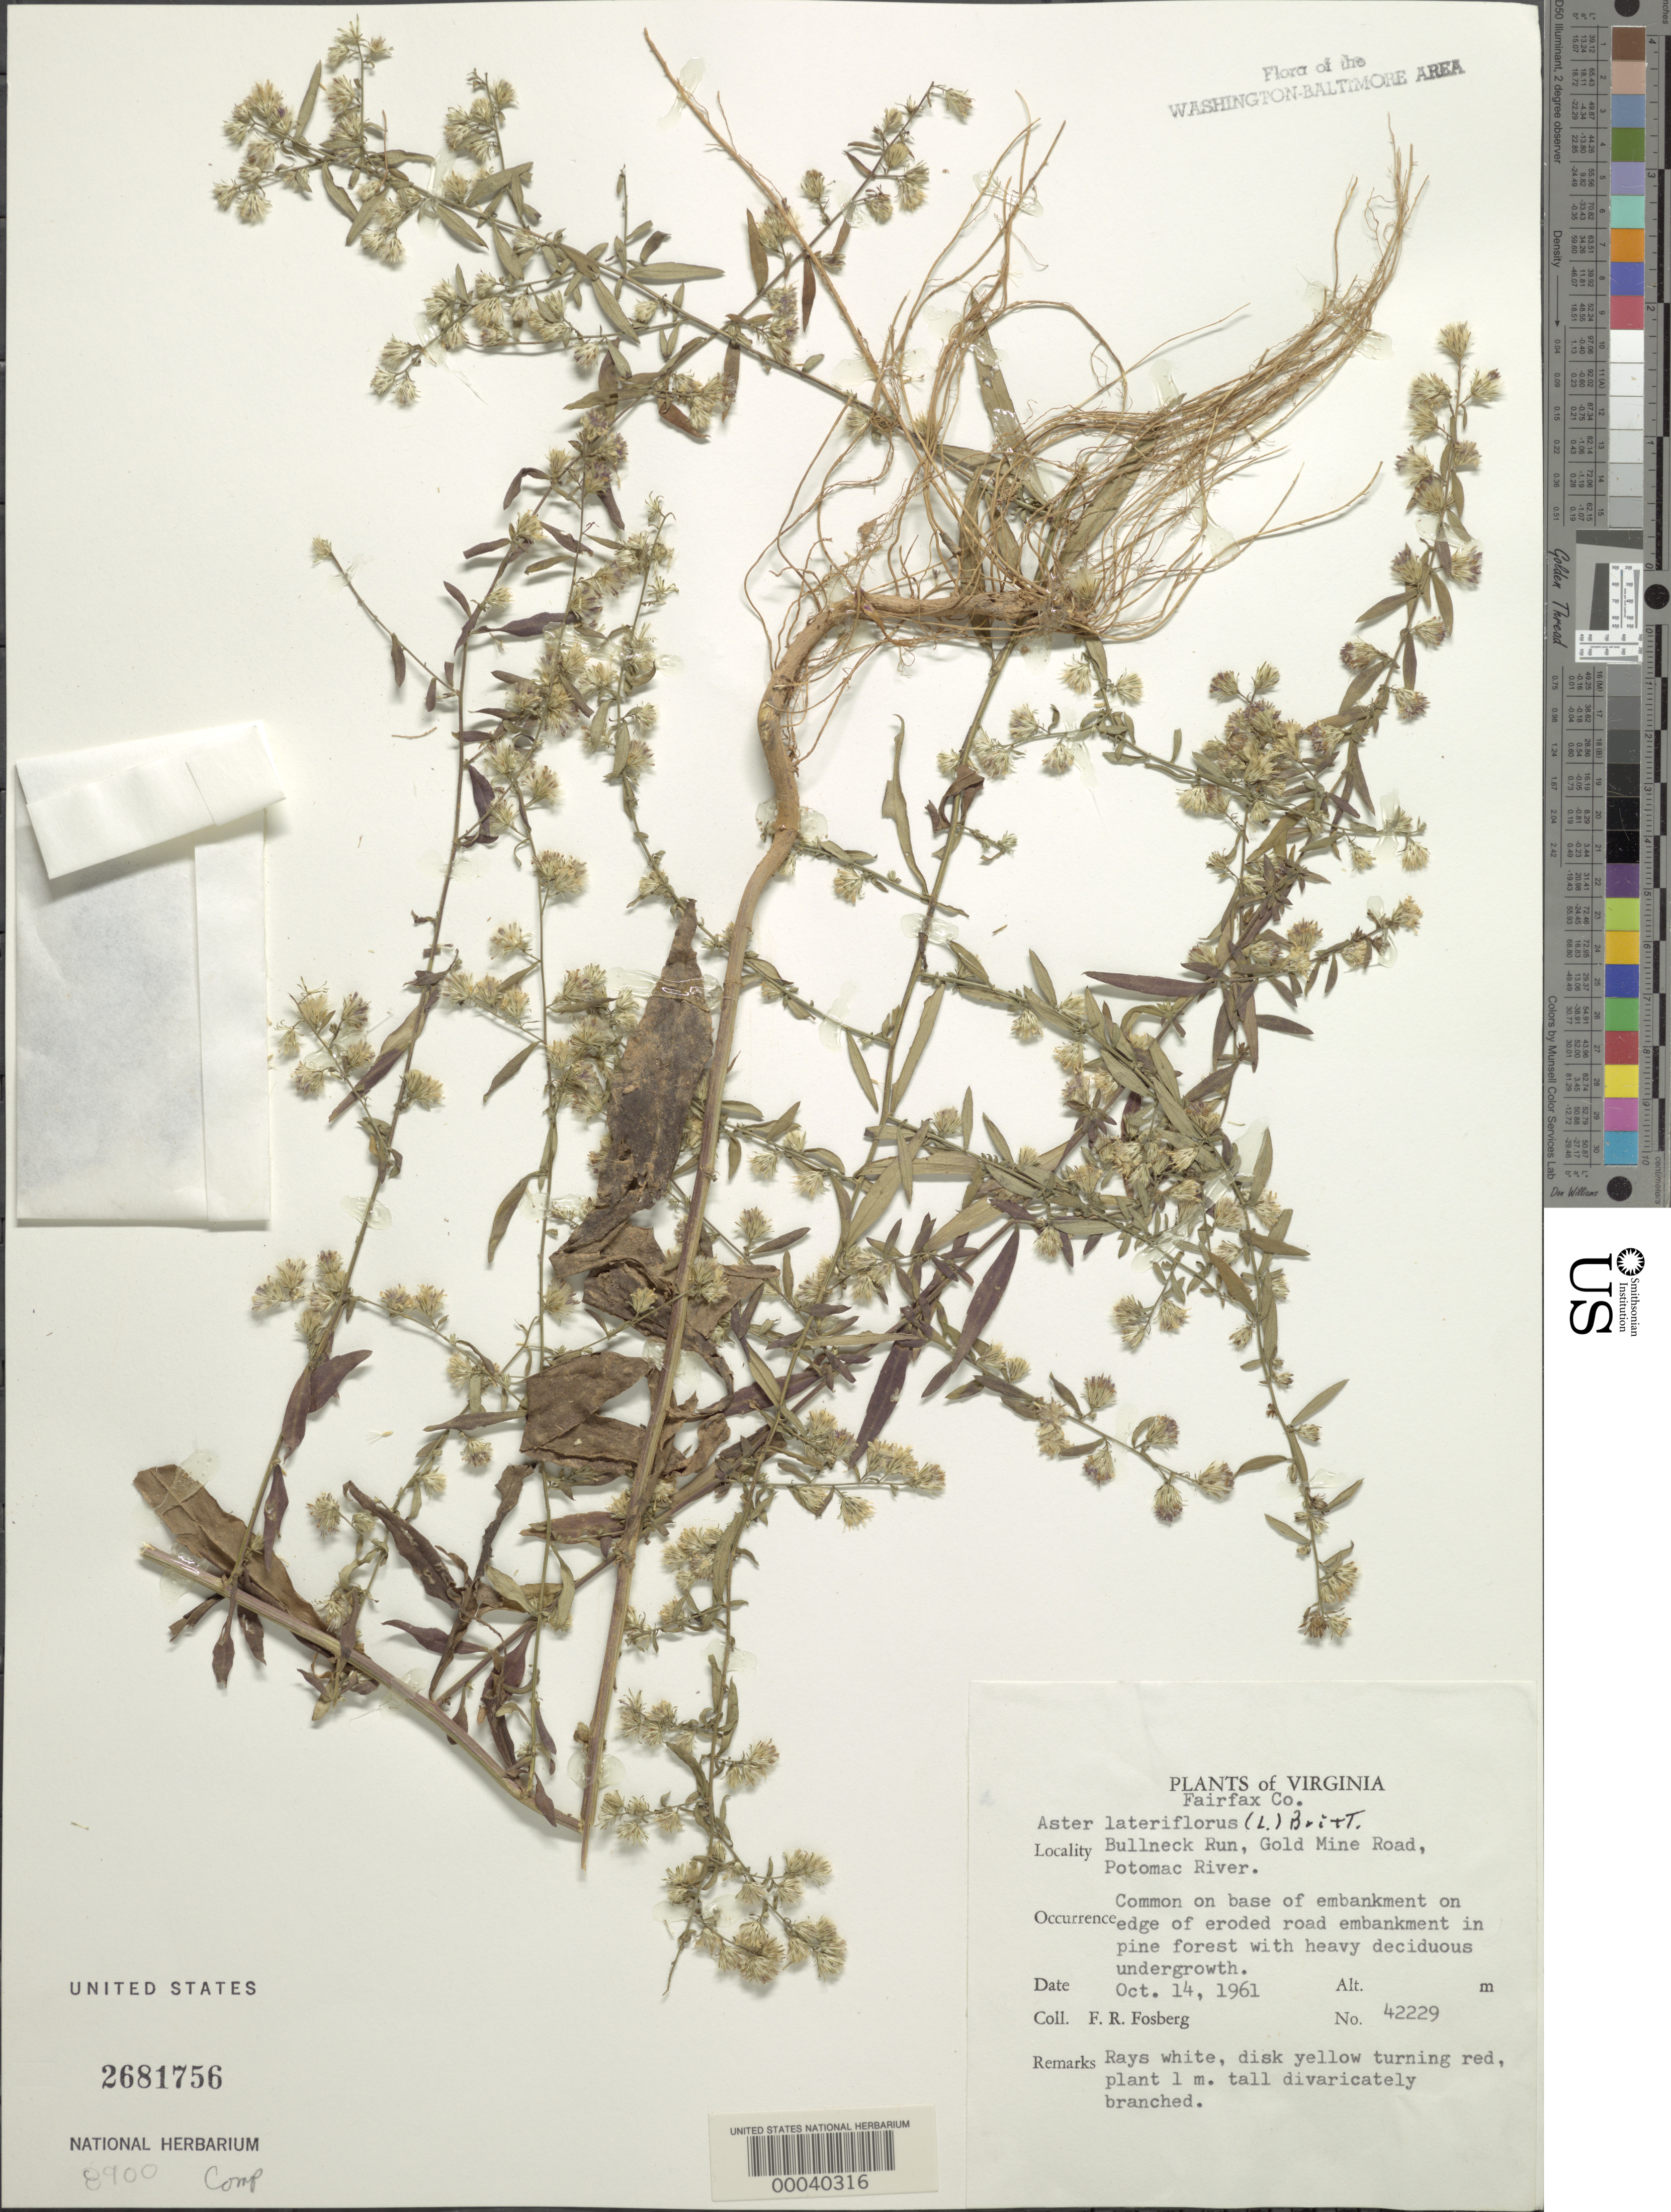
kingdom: Plantae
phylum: Tracheophyta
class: Magnoliopsida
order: Asterales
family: Asteraceae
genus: Symphyotrichum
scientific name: Symphyotrichum lateriflorum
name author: (L.) Á. Löve & D. Löve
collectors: F. R. Fosberg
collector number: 42229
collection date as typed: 14 Oct 1961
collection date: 1961-10-14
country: United States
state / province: Virginia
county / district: Fairfax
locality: Bullneck Run Gold Mine Road Potomac River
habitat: Eroded road embankment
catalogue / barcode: US 2681756